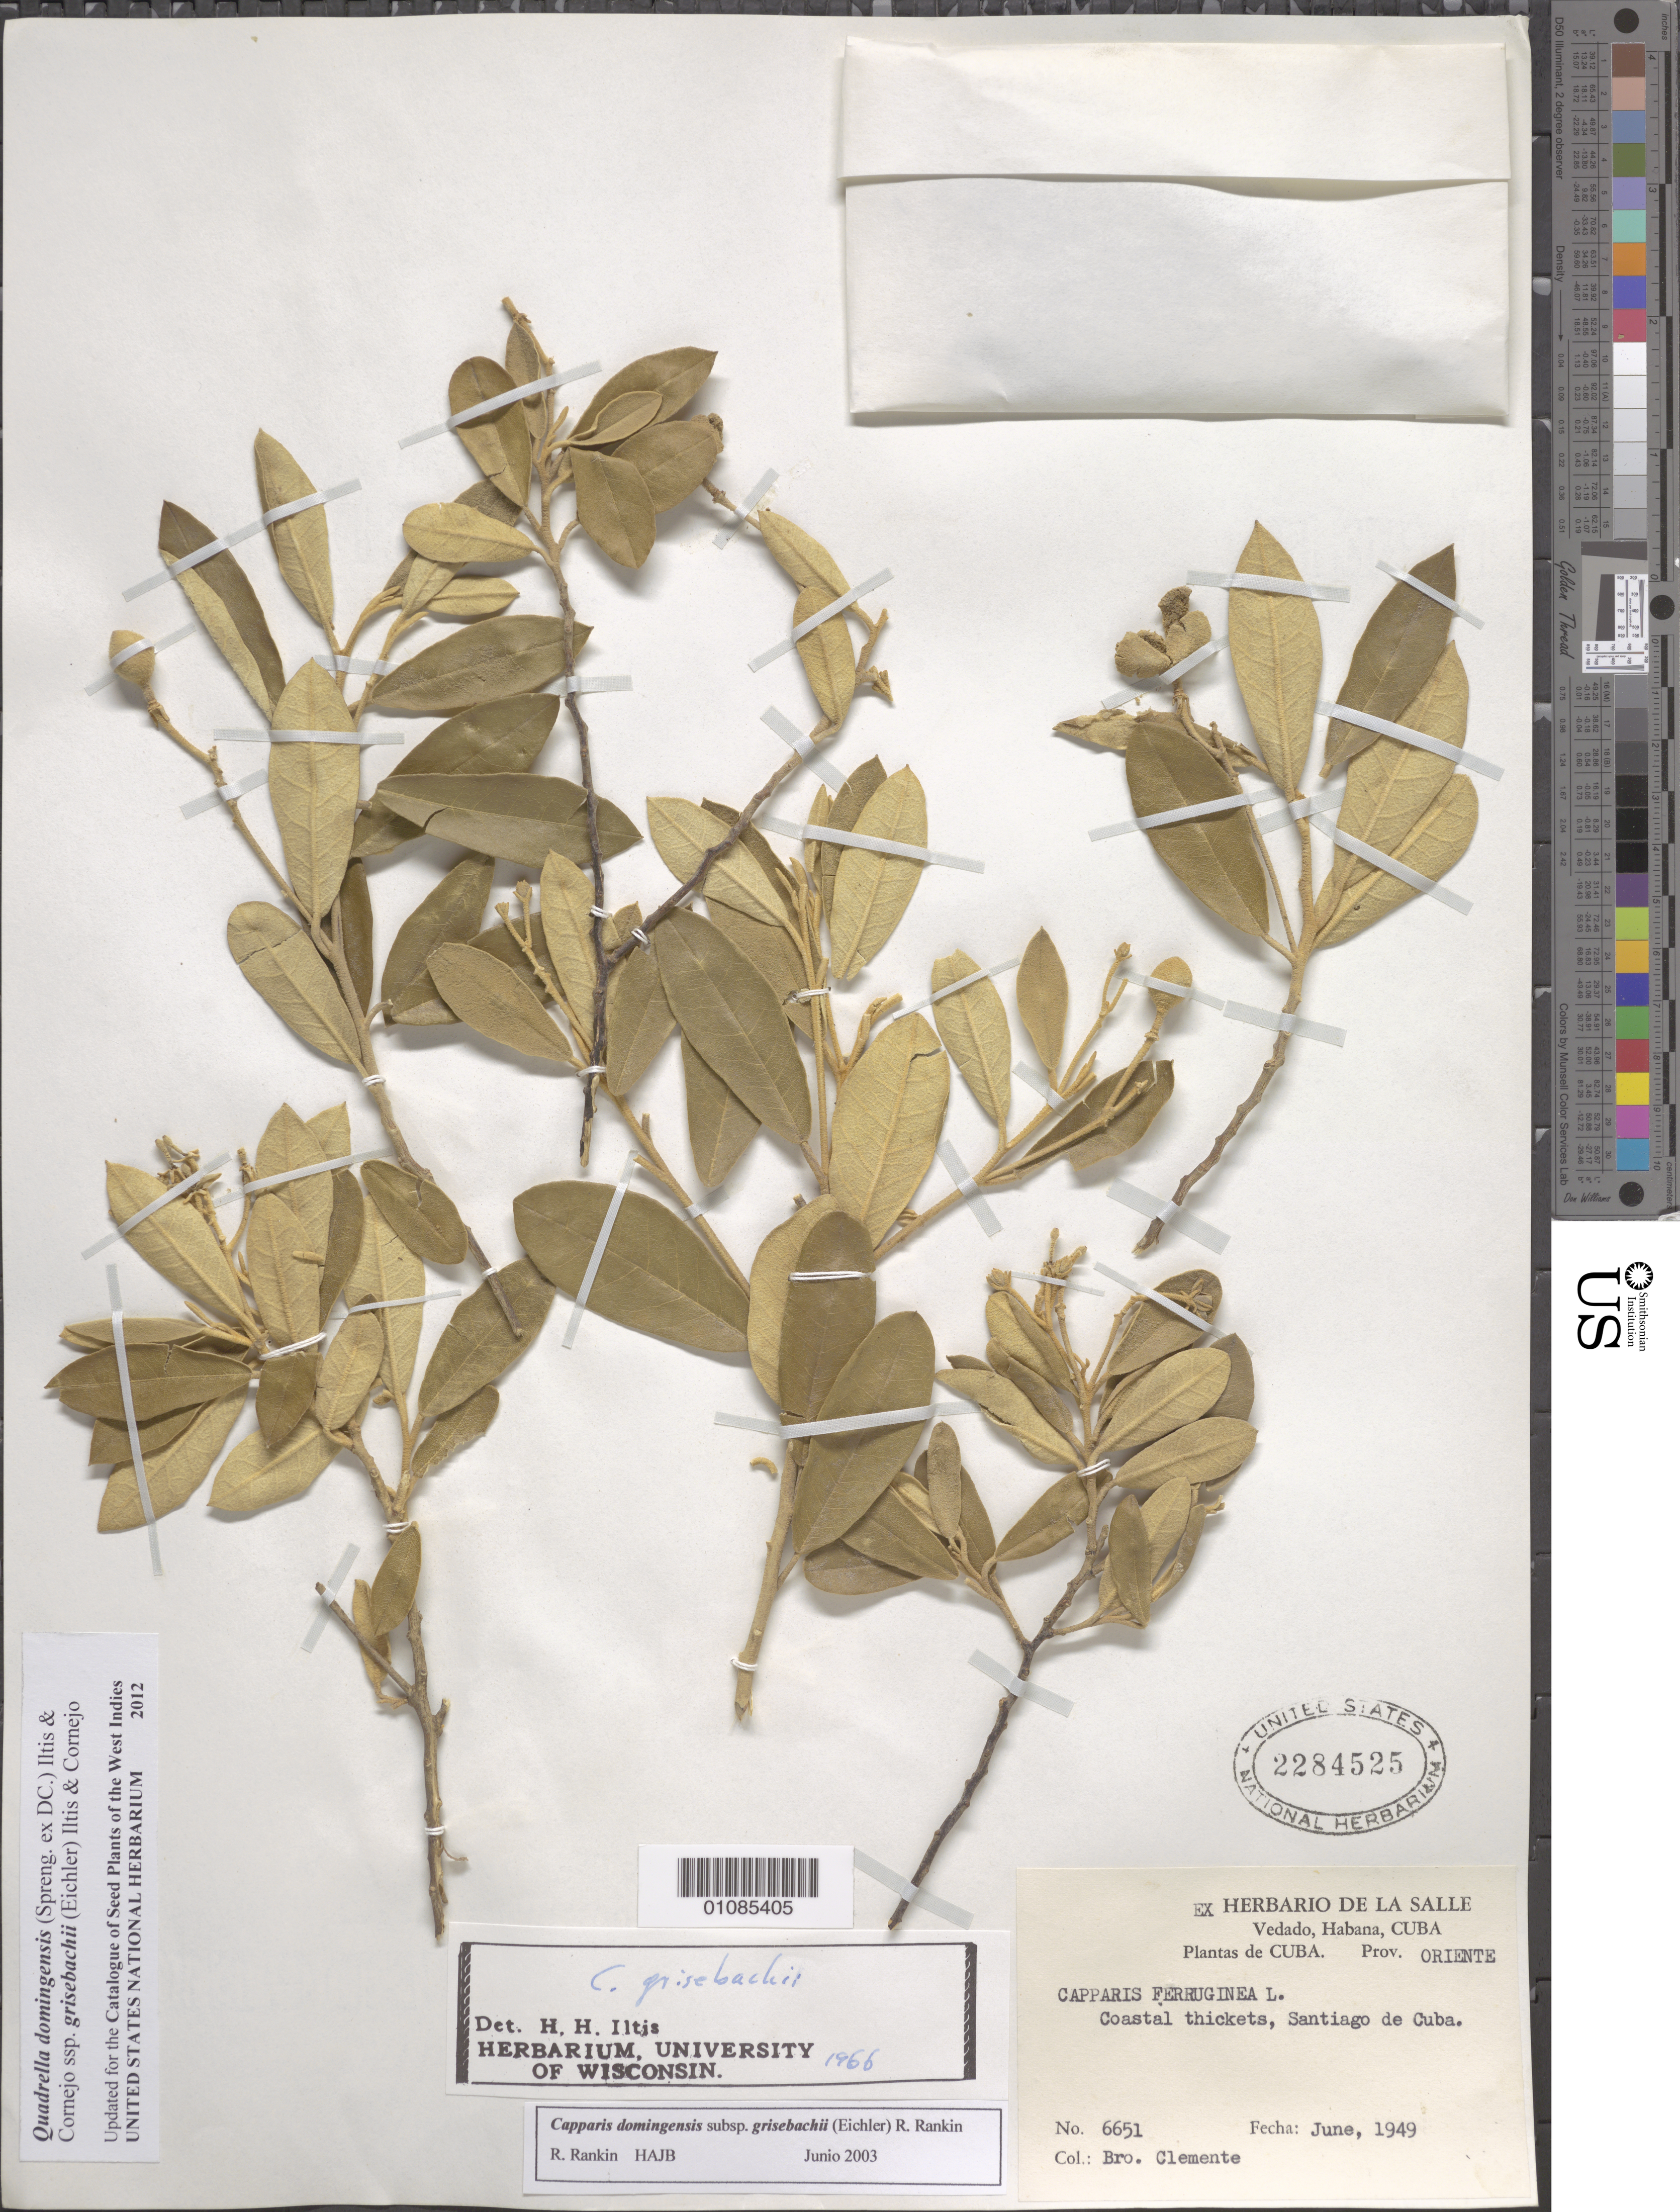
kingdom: Plantae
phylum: Tracheophyta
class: Magnoliopsida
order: Brassicales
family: Capparaceae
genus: Quadrella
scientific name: Quadrella domingensis subsp. grisebachii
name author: (Eichler) Cornejo & Iltis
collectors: Bro. Clemente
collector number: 6651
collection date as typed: Jun 1949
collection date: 1949-06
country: Cuba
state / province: Santiago de Cuba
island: Cuba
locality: Oriente: coastal thickets, Santiago de Cuba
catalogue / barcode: US 2284525